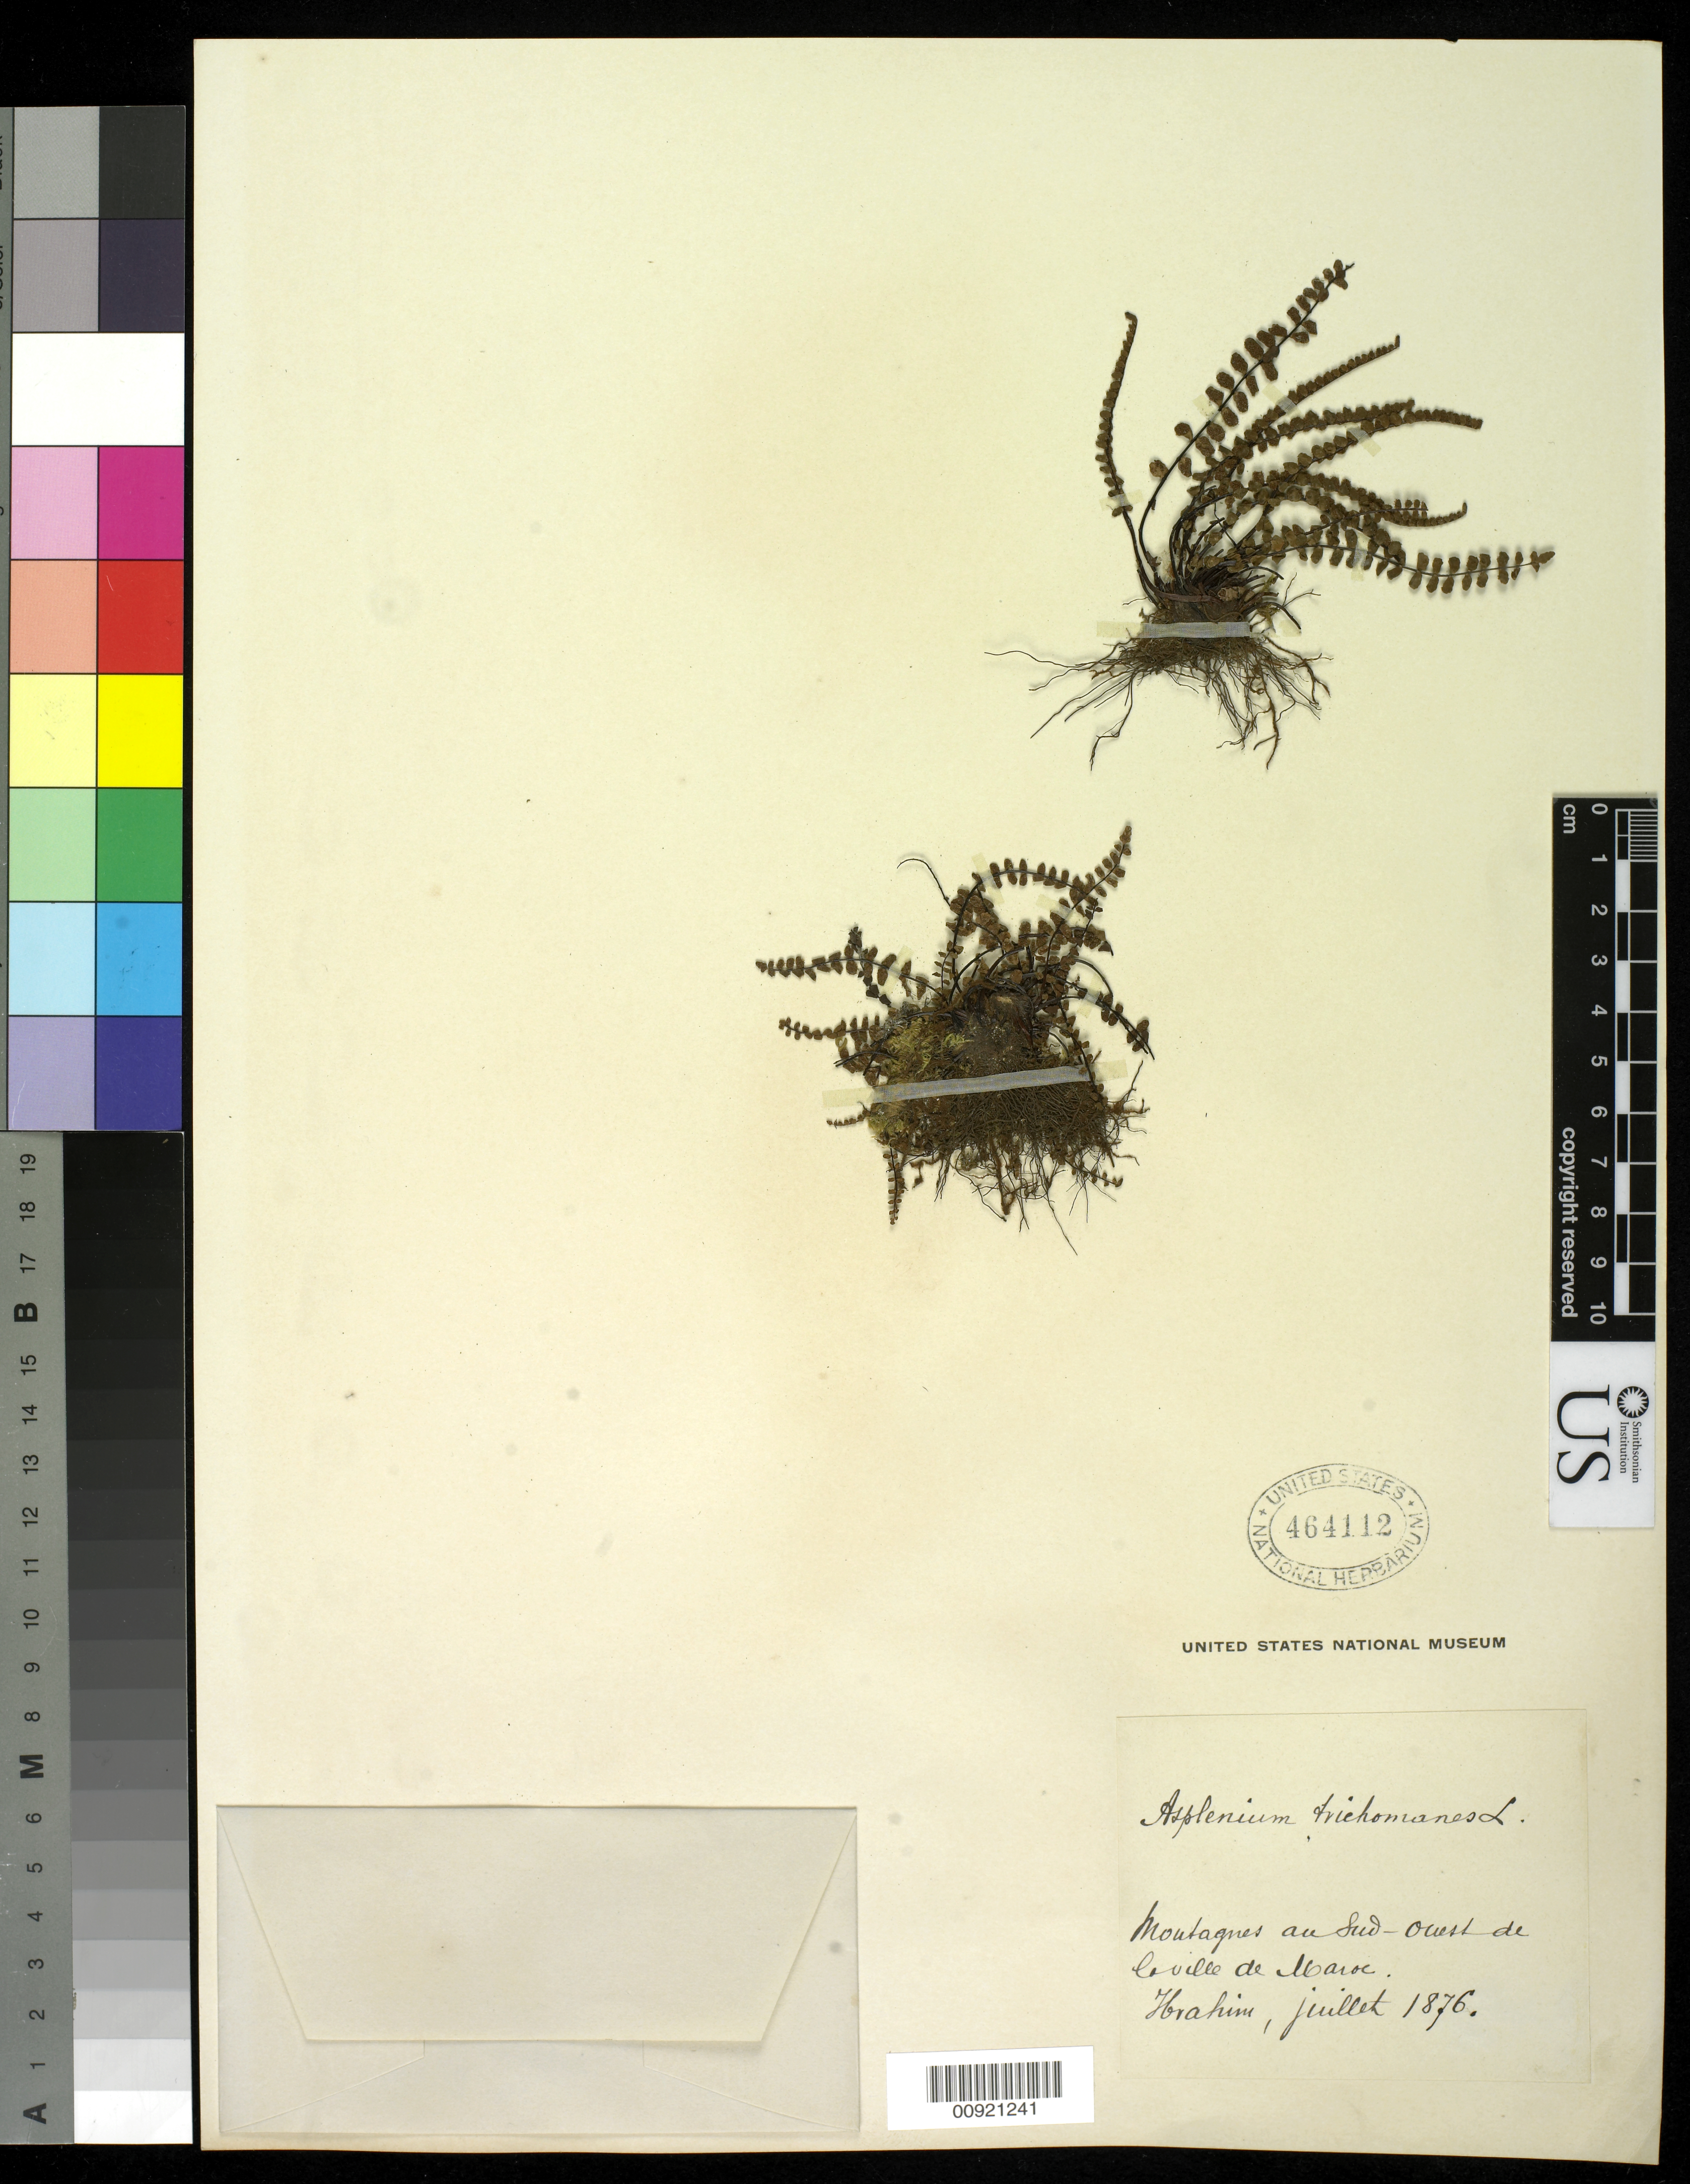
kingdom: Plantae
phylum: Tracheophyta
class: Polypodiopsida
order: Polypodiales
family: Aspleniaceae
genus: Asplenium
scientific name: Asplenium trichomanes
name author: L.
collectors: -. Ibrahim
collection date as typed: Juillet 1876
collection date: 1876-07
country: Morocco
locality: Montagnes au sud-ouest de laville de Maroc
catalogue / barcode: US 464112